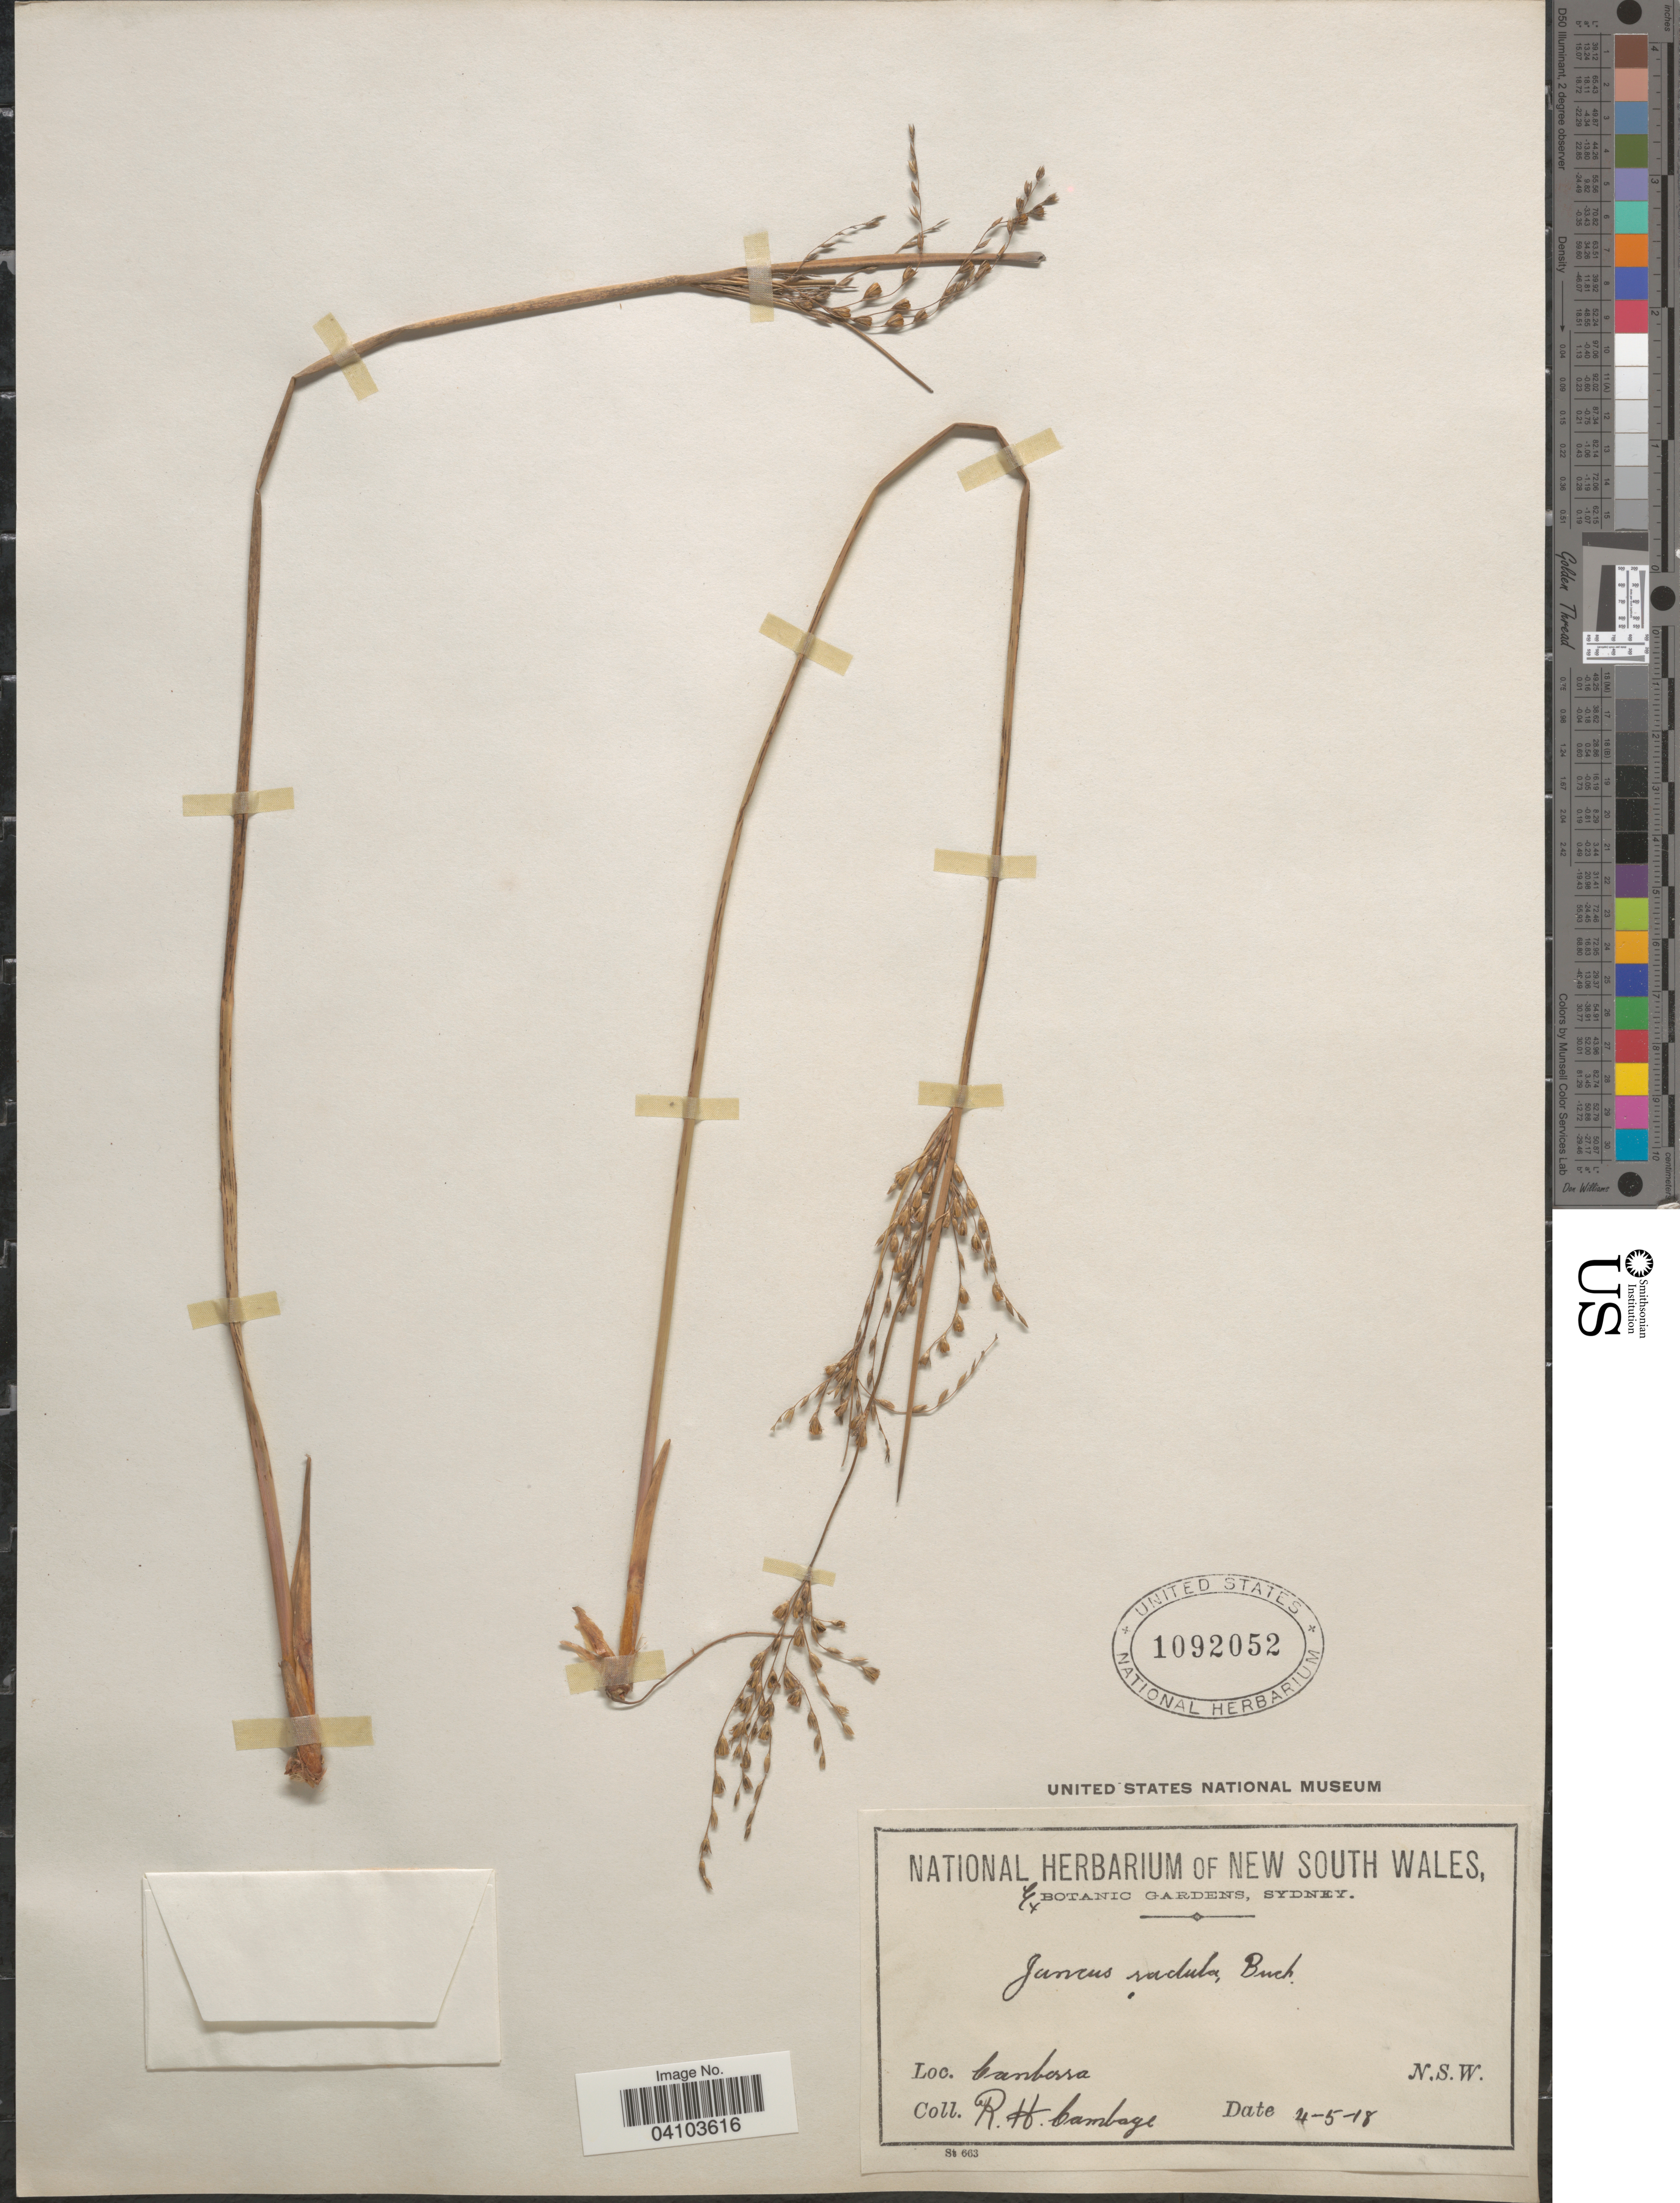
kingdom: Plantae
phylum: Tracheophyta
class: Liliopsida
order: Poales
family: Juncaceae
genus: Juncus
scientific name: Juncus radula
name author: Buchenau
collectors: R. Cambage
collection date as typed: Transcribed d/m/y: 4/5/18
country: Australia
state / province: New South Wales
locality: Canberra.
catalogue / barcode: US 1092052